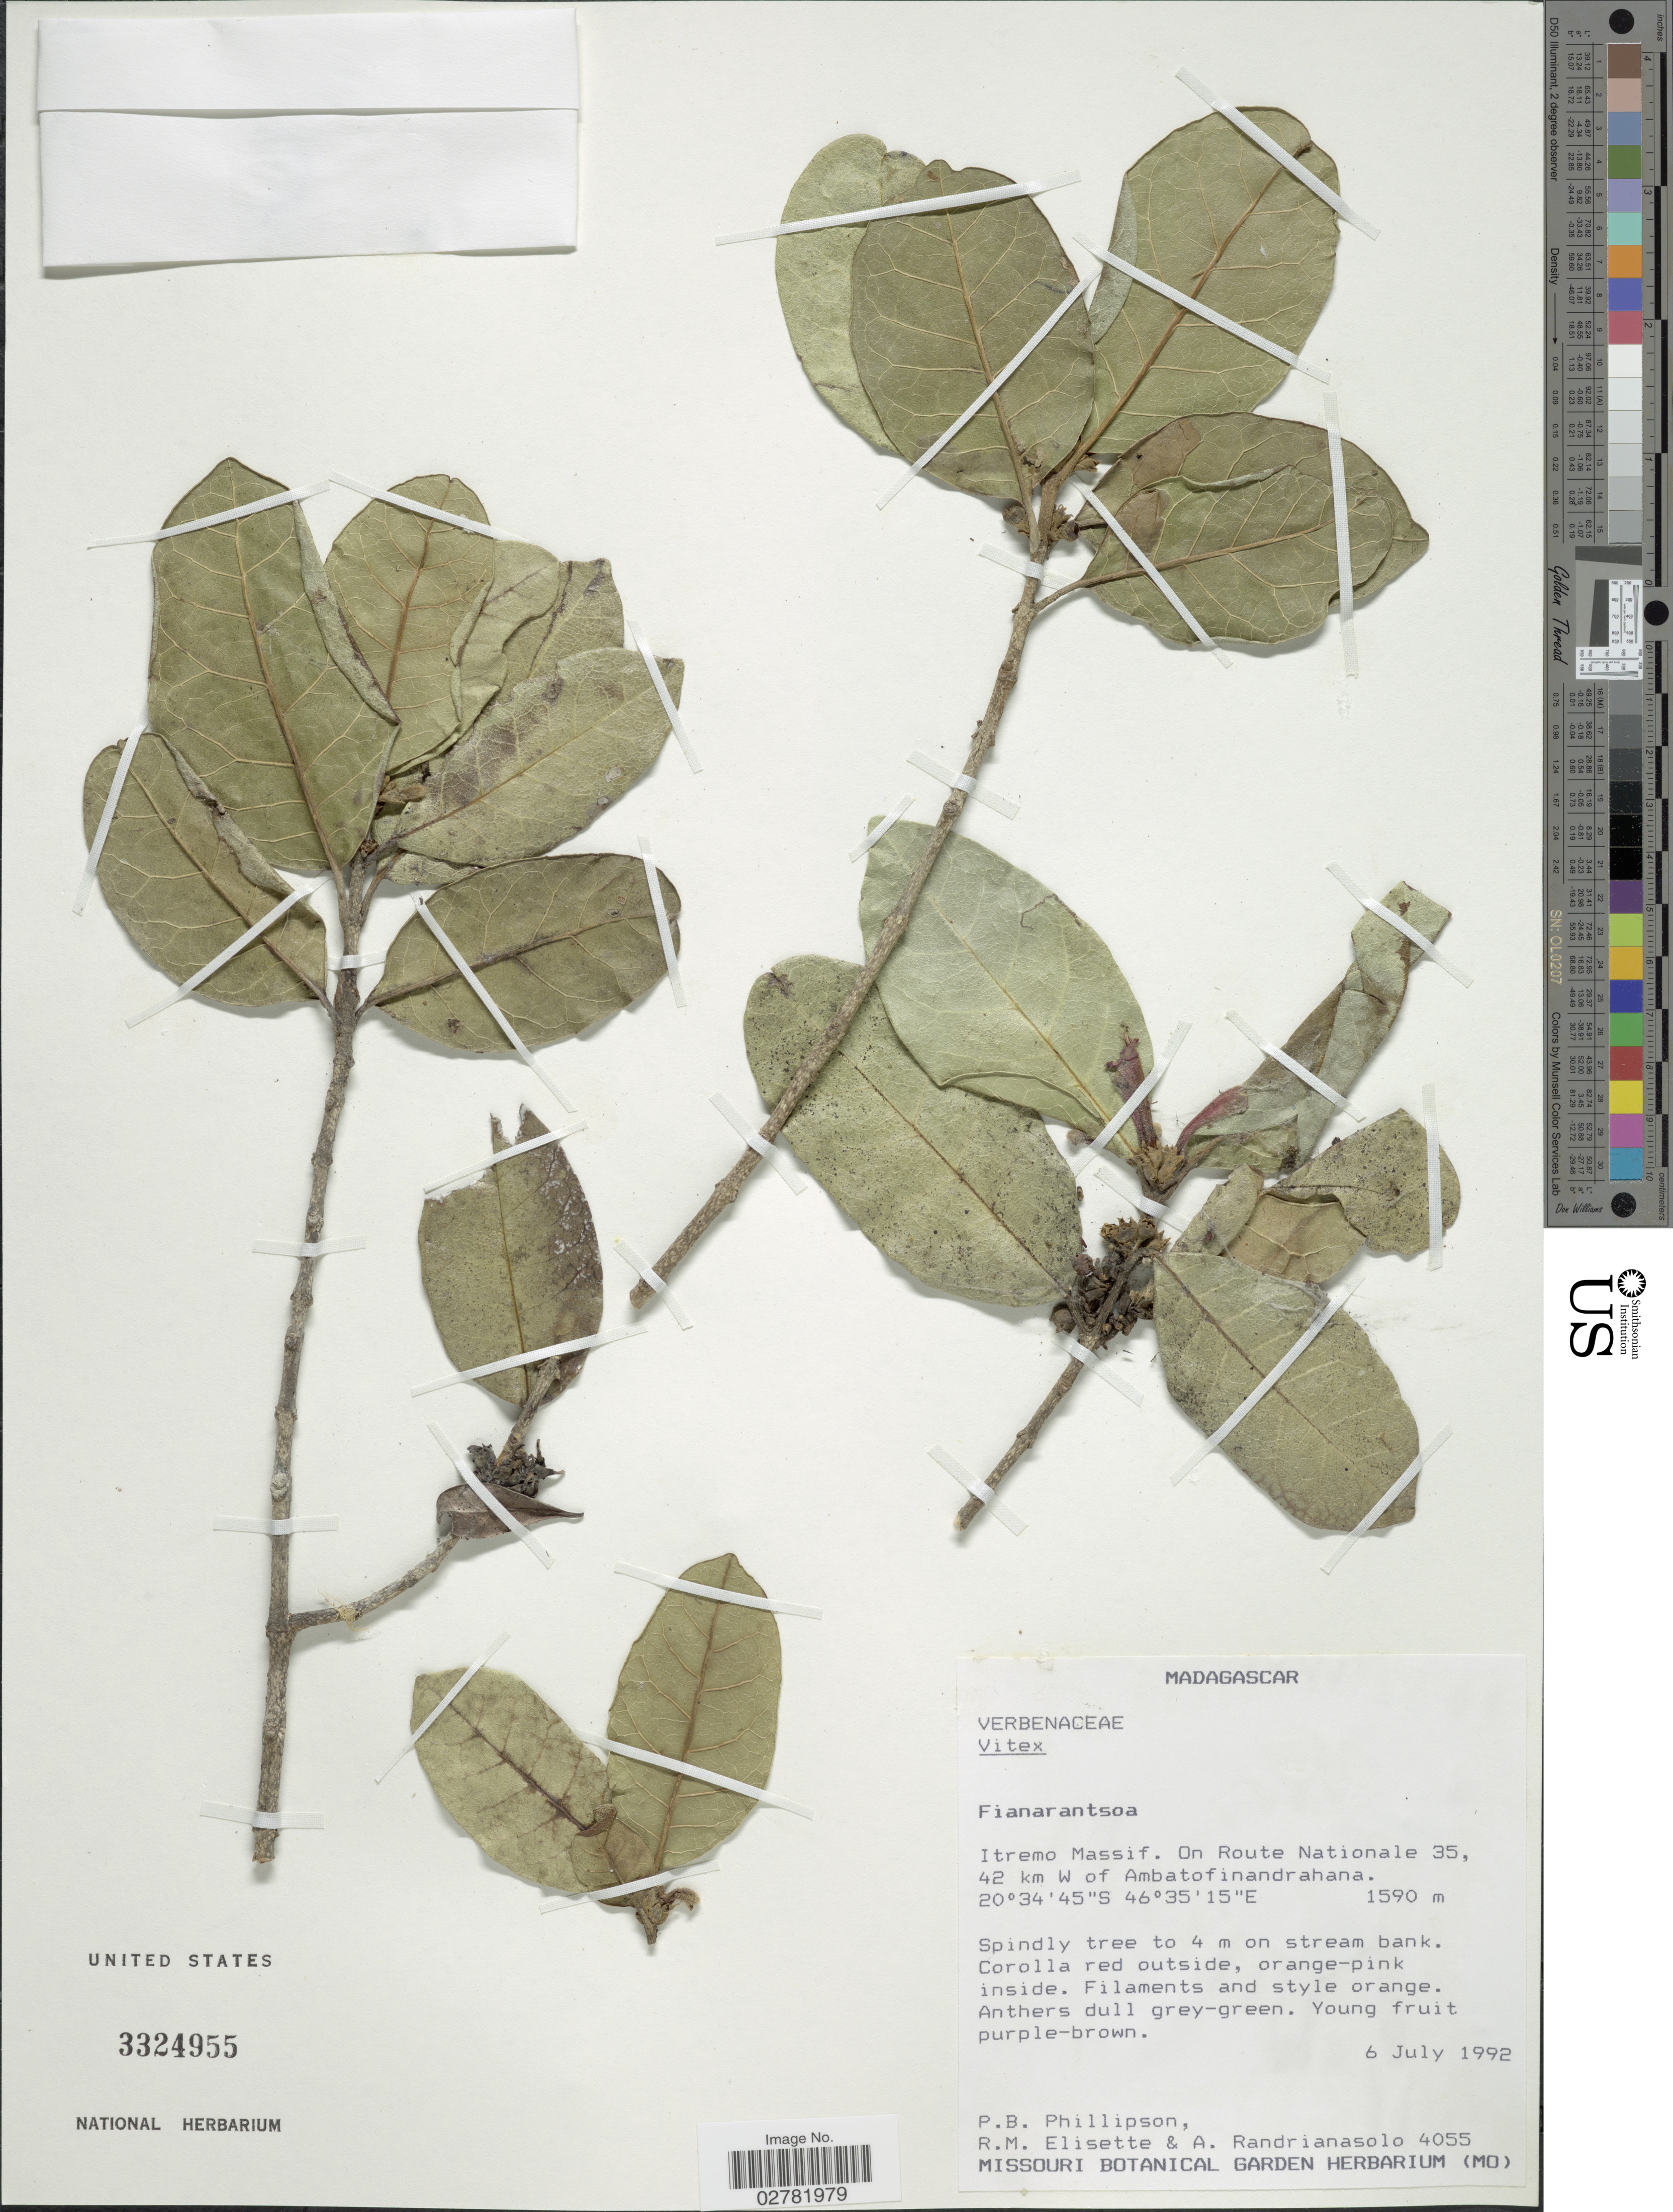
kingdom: Plantae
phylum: Tracheophyta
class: Magnoliopsida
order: Lamiales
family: Lamiaceae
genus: Vitex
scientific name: Vitex sp.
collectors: P. B. Phillipson, M. Rahelivololona & A. Randrianasolo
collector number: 4055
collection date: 1992-07-06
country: Madagascar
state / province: Amoron'i Mania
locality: Itremo Massif. On Route Nationale 35, 42 km W of Ambatofinandrahana.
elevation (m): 1590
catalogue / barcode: US 3324955